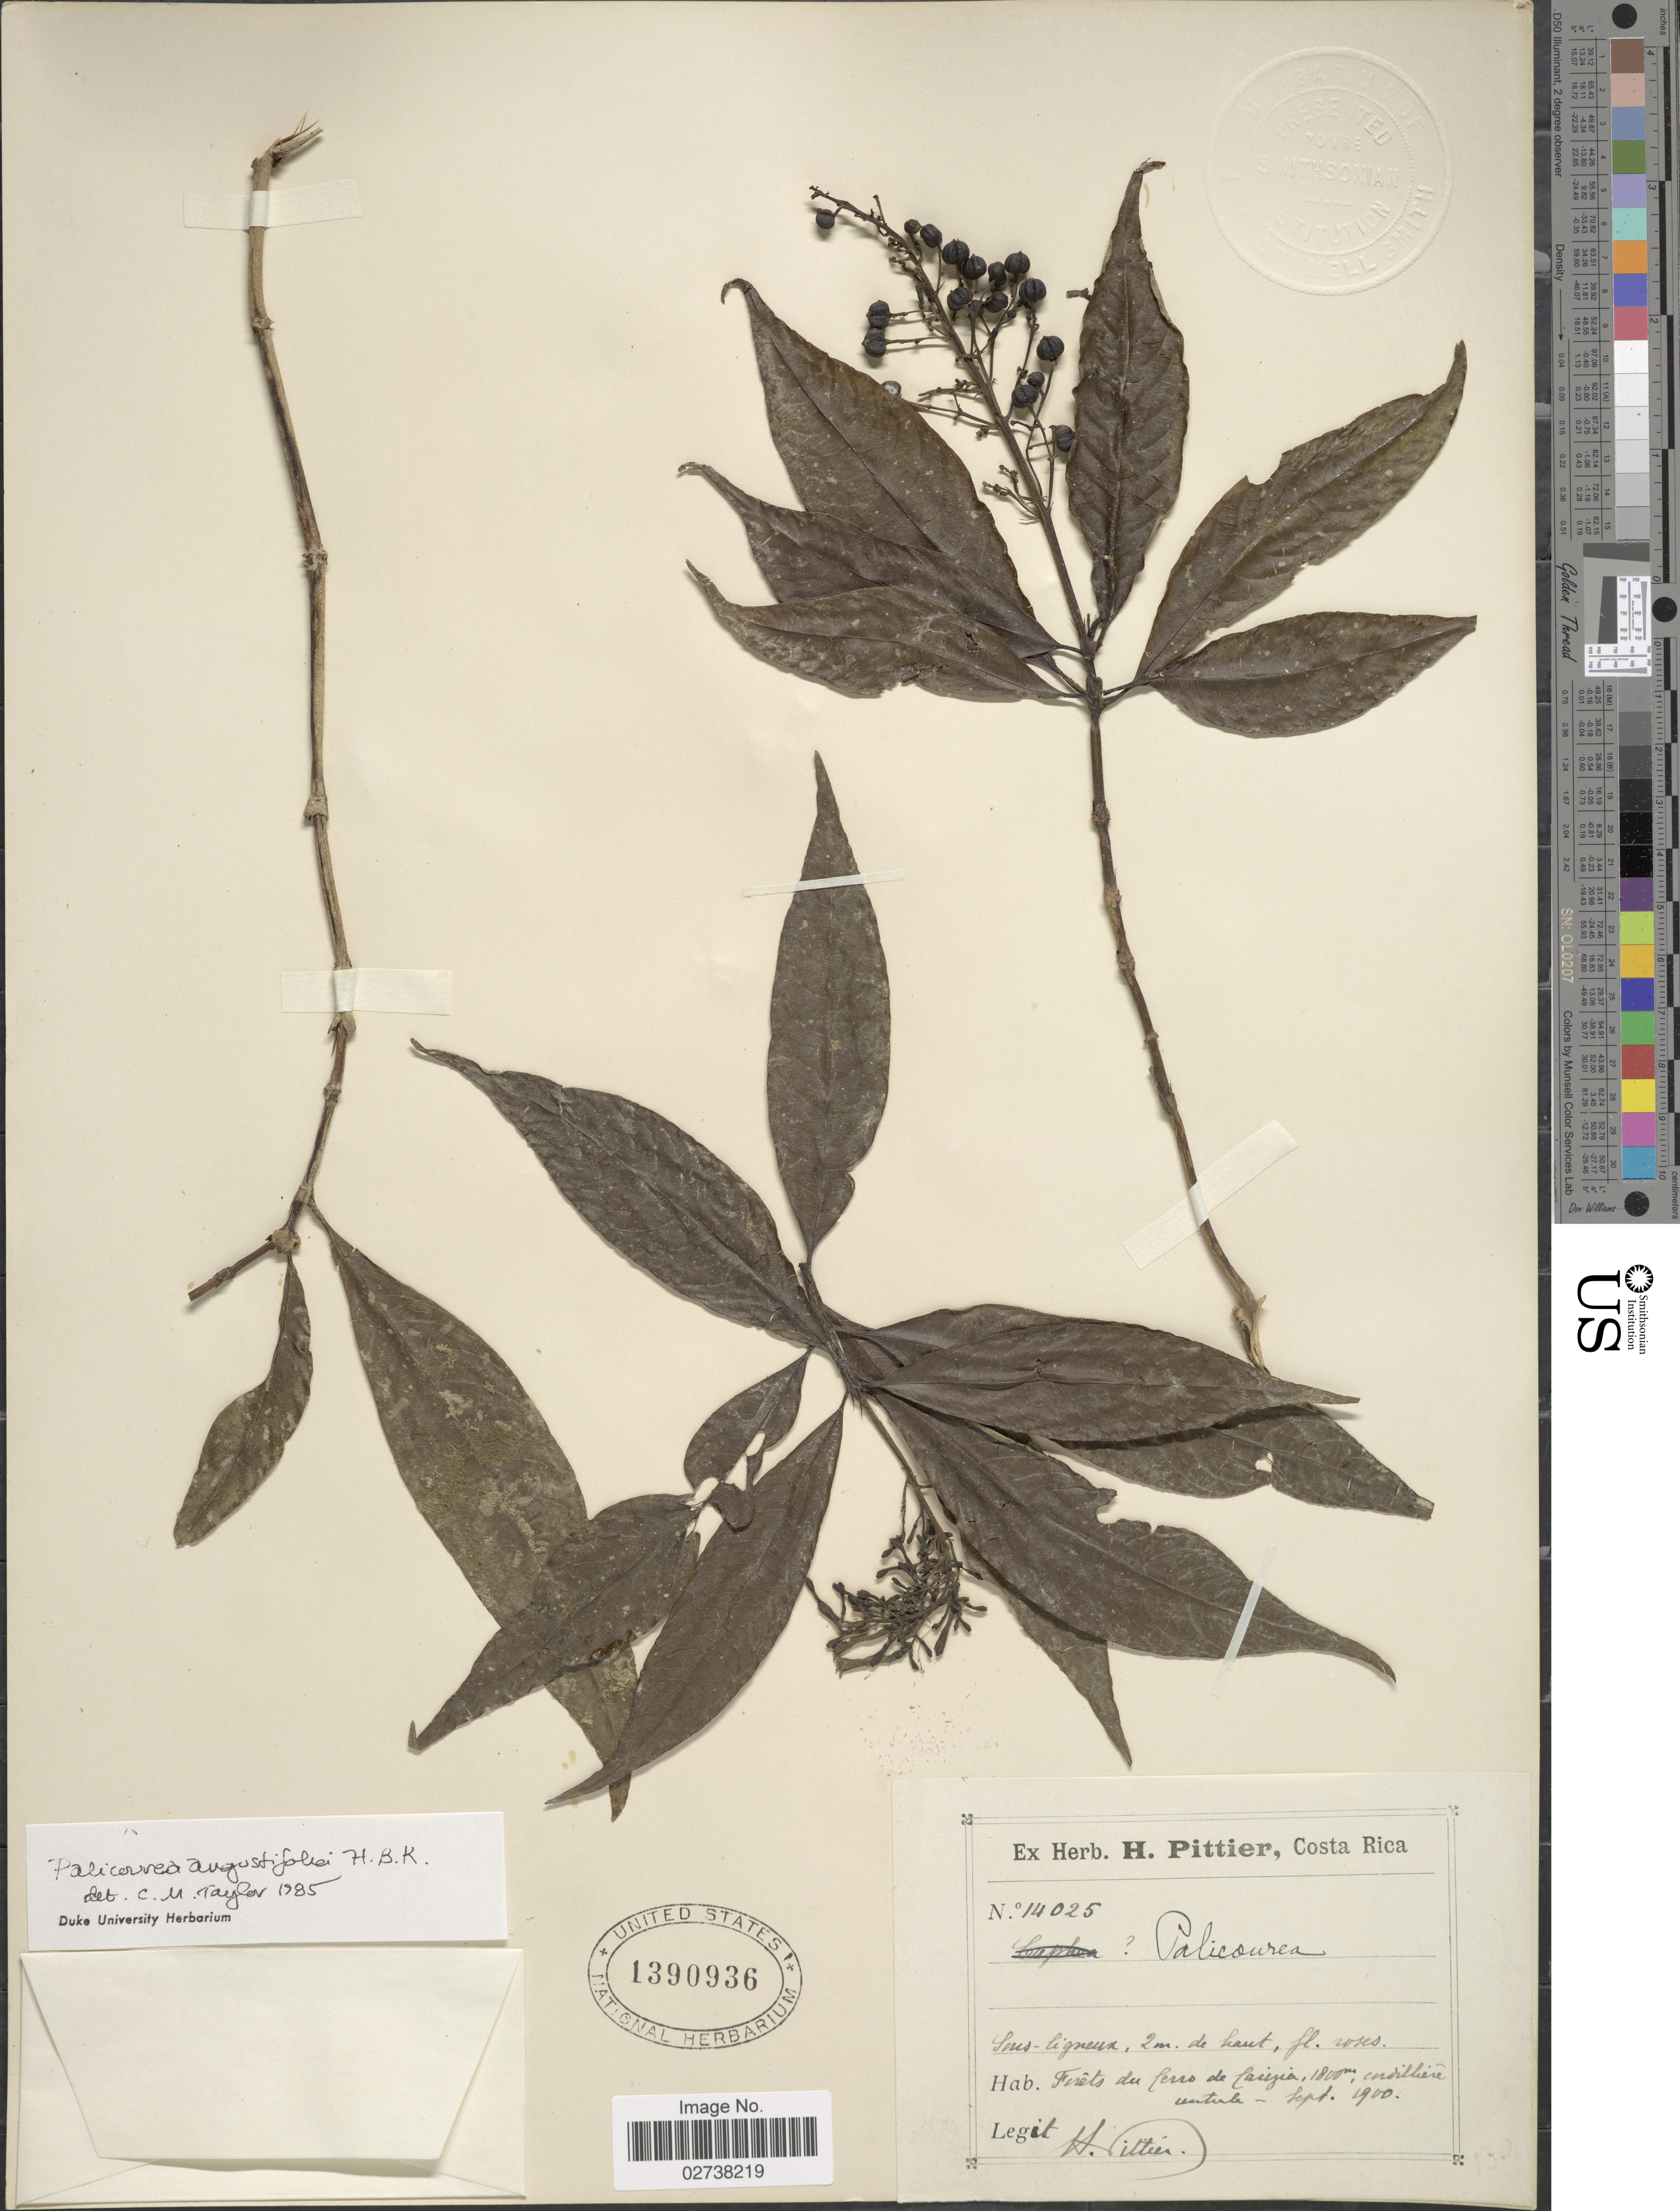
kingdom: Plantae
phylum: Tracheophyta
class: Magnoliopsida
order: Gentianales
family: Rubiaceae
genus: Palicourea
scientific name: Palicourea angustifolia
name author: Kunth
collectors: H. F. Pittier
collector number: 14025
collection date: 1900-09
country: Costa Rica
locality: Forets du Cerro de Carizia, Cordillére Centrale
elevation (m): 1800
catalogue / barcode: US 1390936